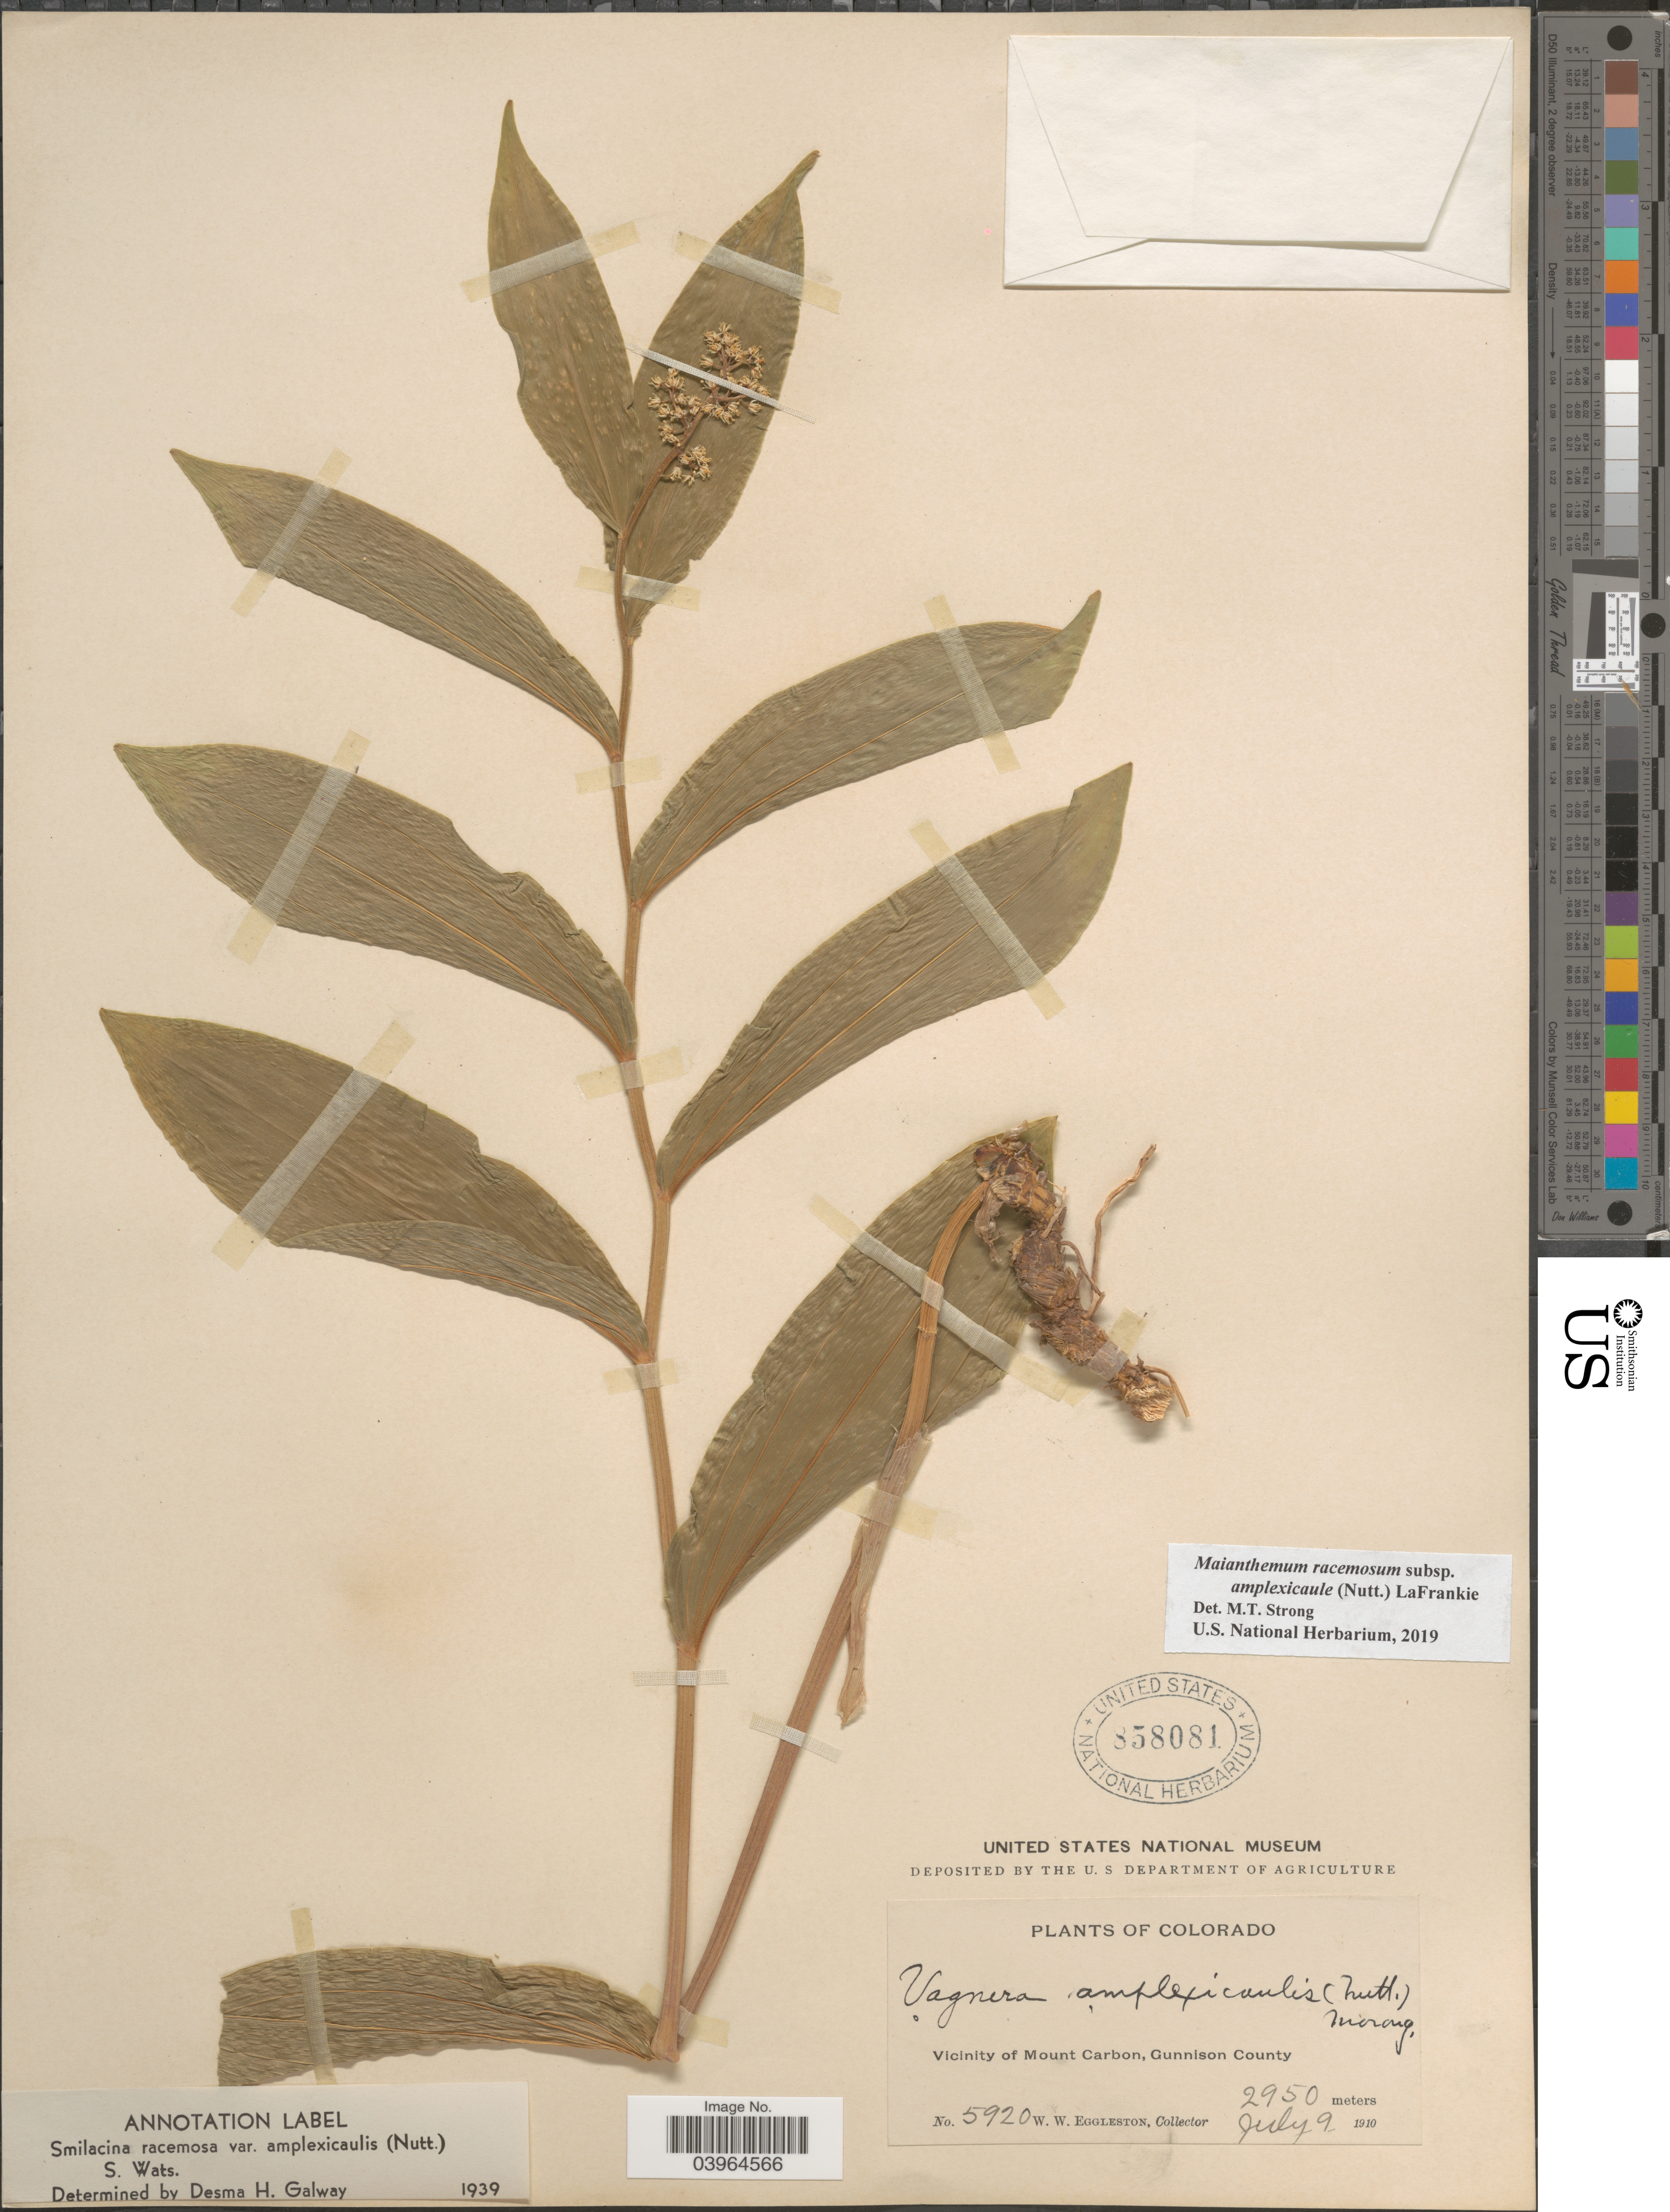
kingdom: Plantae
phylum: Tracheophyta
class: Liliopsida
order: Asparagales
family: Asparagaceae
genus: Maianthemum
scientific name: Maianthemum racemosum subsp. amplexicaule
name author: (Nutt.) LaFrankie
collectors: W. W. Eggleston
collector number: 5920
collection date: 1910-07-09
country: United States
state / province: Colorado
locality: Vicinity of Mount Carbon, Gunnison County.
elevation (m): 2950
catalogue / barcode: US 858081